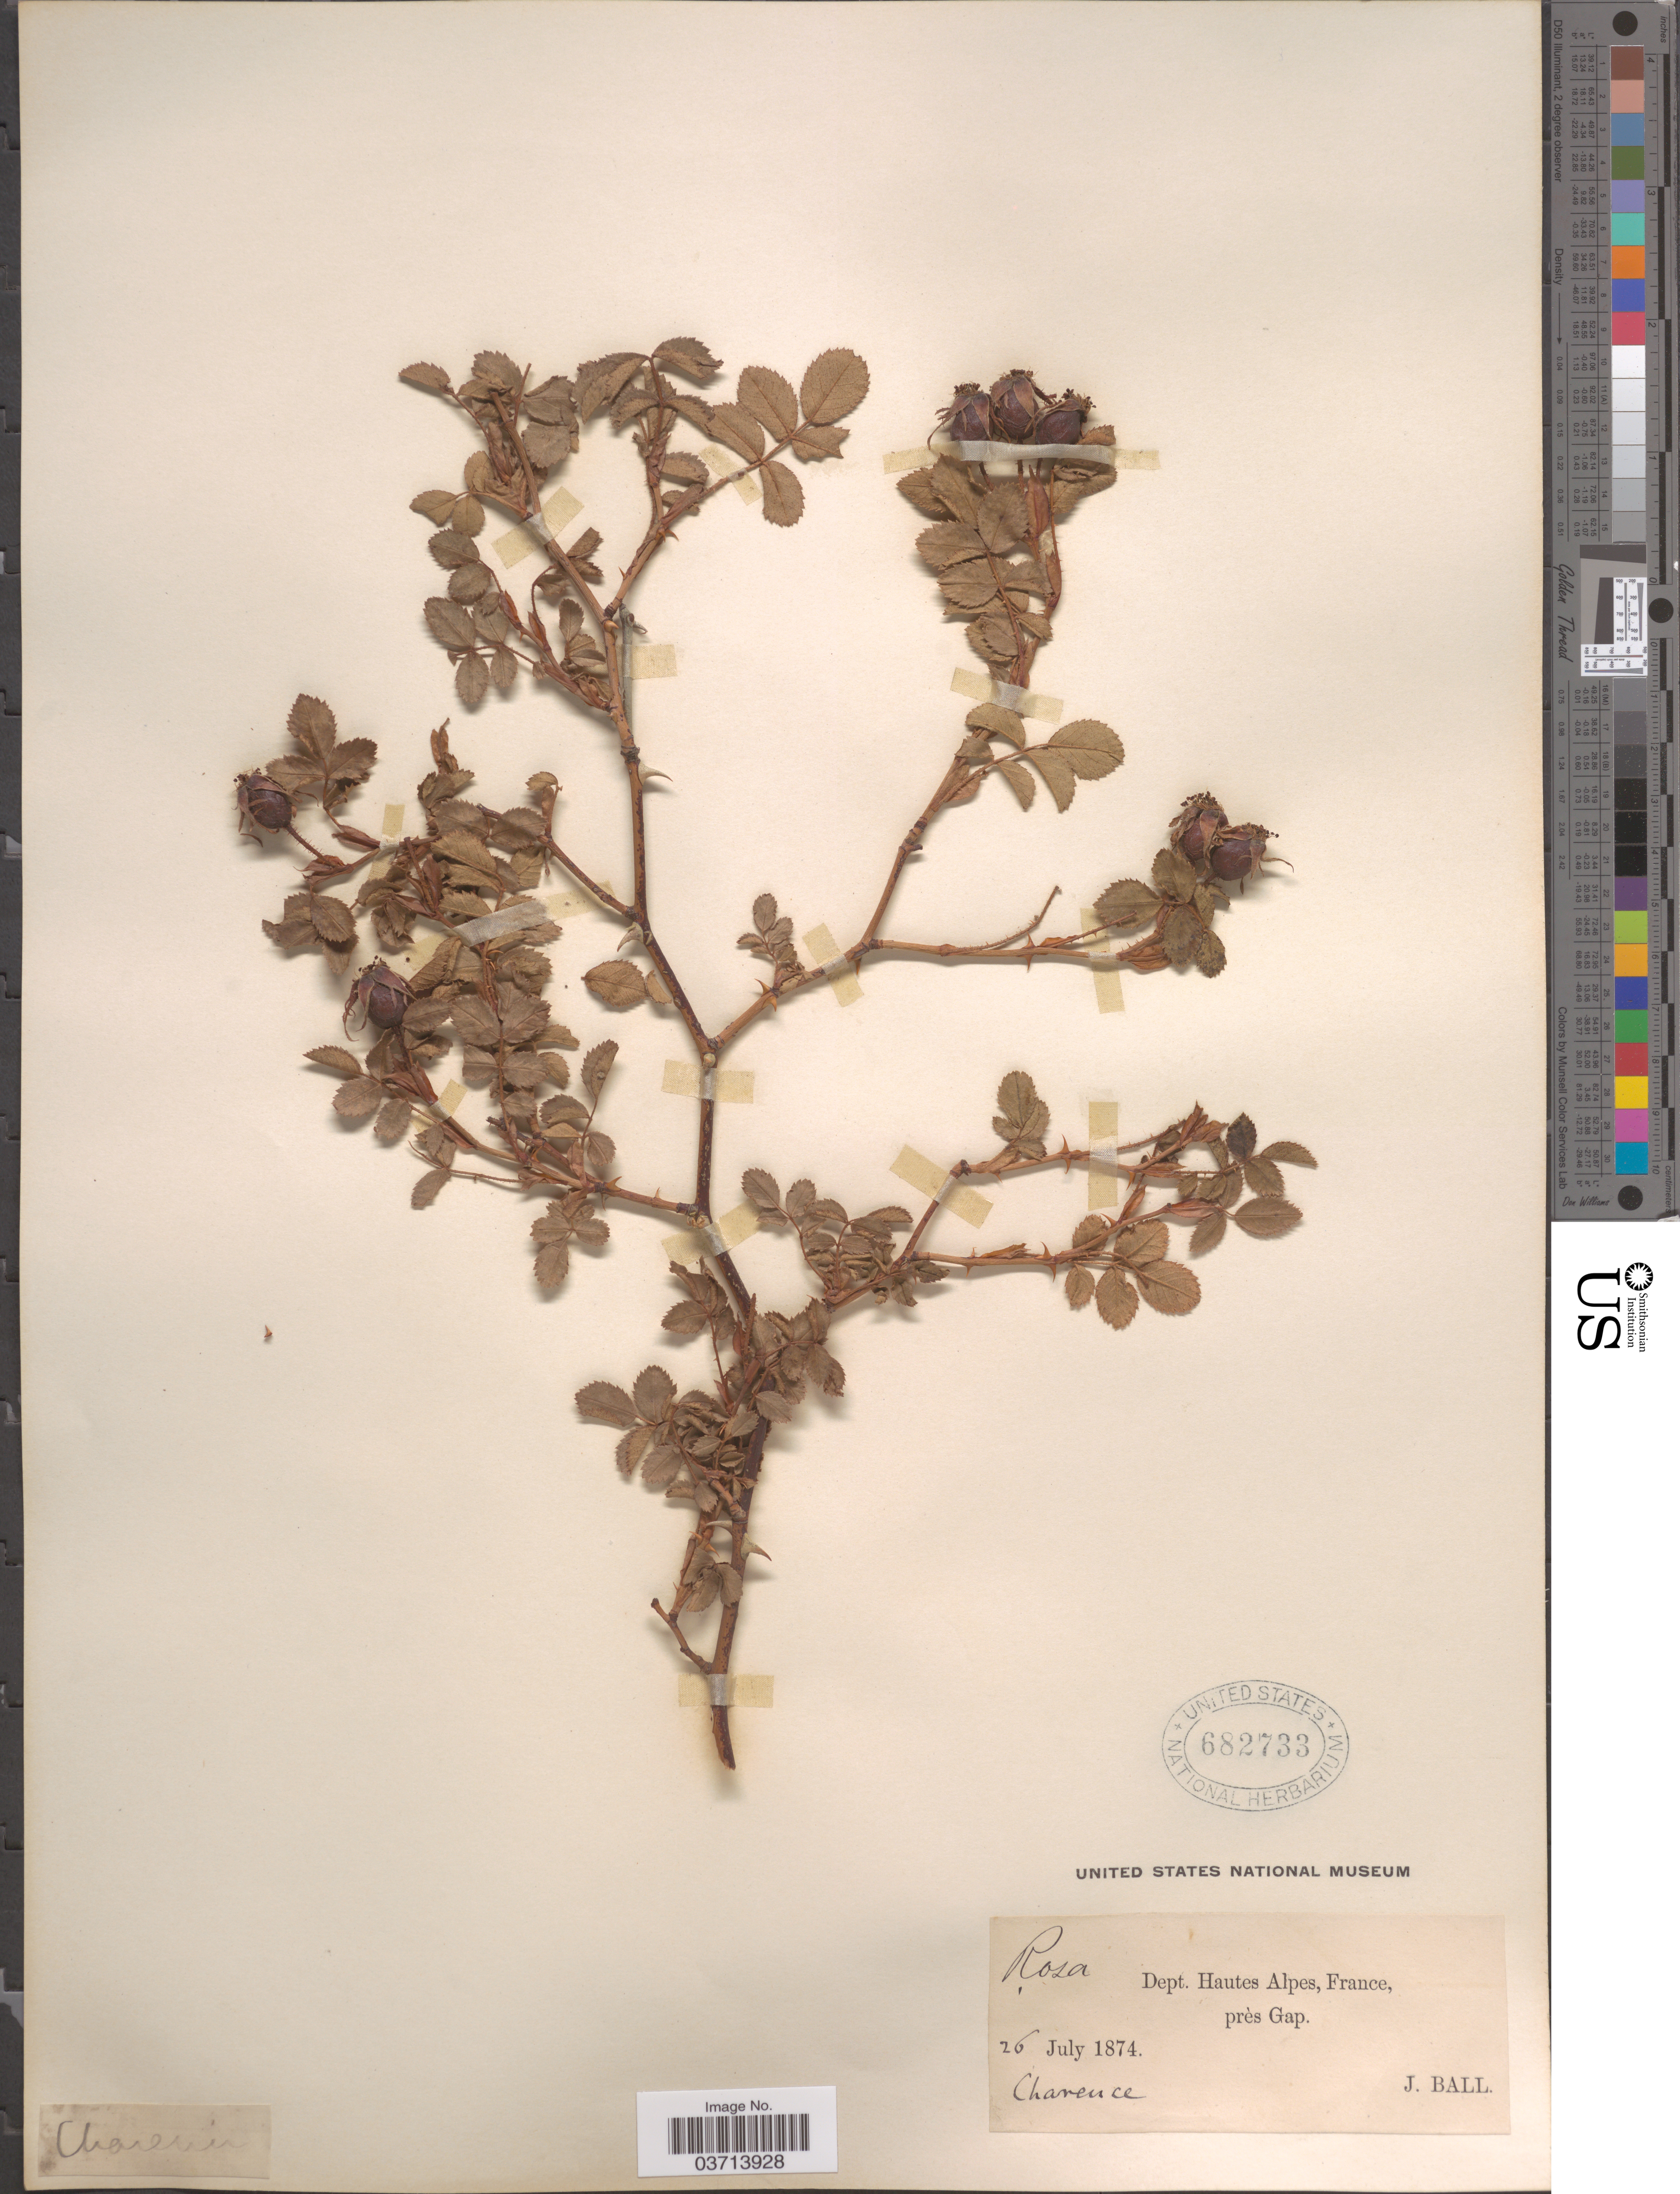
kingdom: Plantae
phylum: Tracheophyta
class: Magnoliopsida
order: Rosales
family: Rosaceae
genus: Rosa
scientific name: Rosa sp.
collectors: J. Ball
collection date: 1874-07-26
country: France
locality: Dept. Hautes Alpes, près Gap. Charence [unsure placement].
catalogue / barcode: US 682733